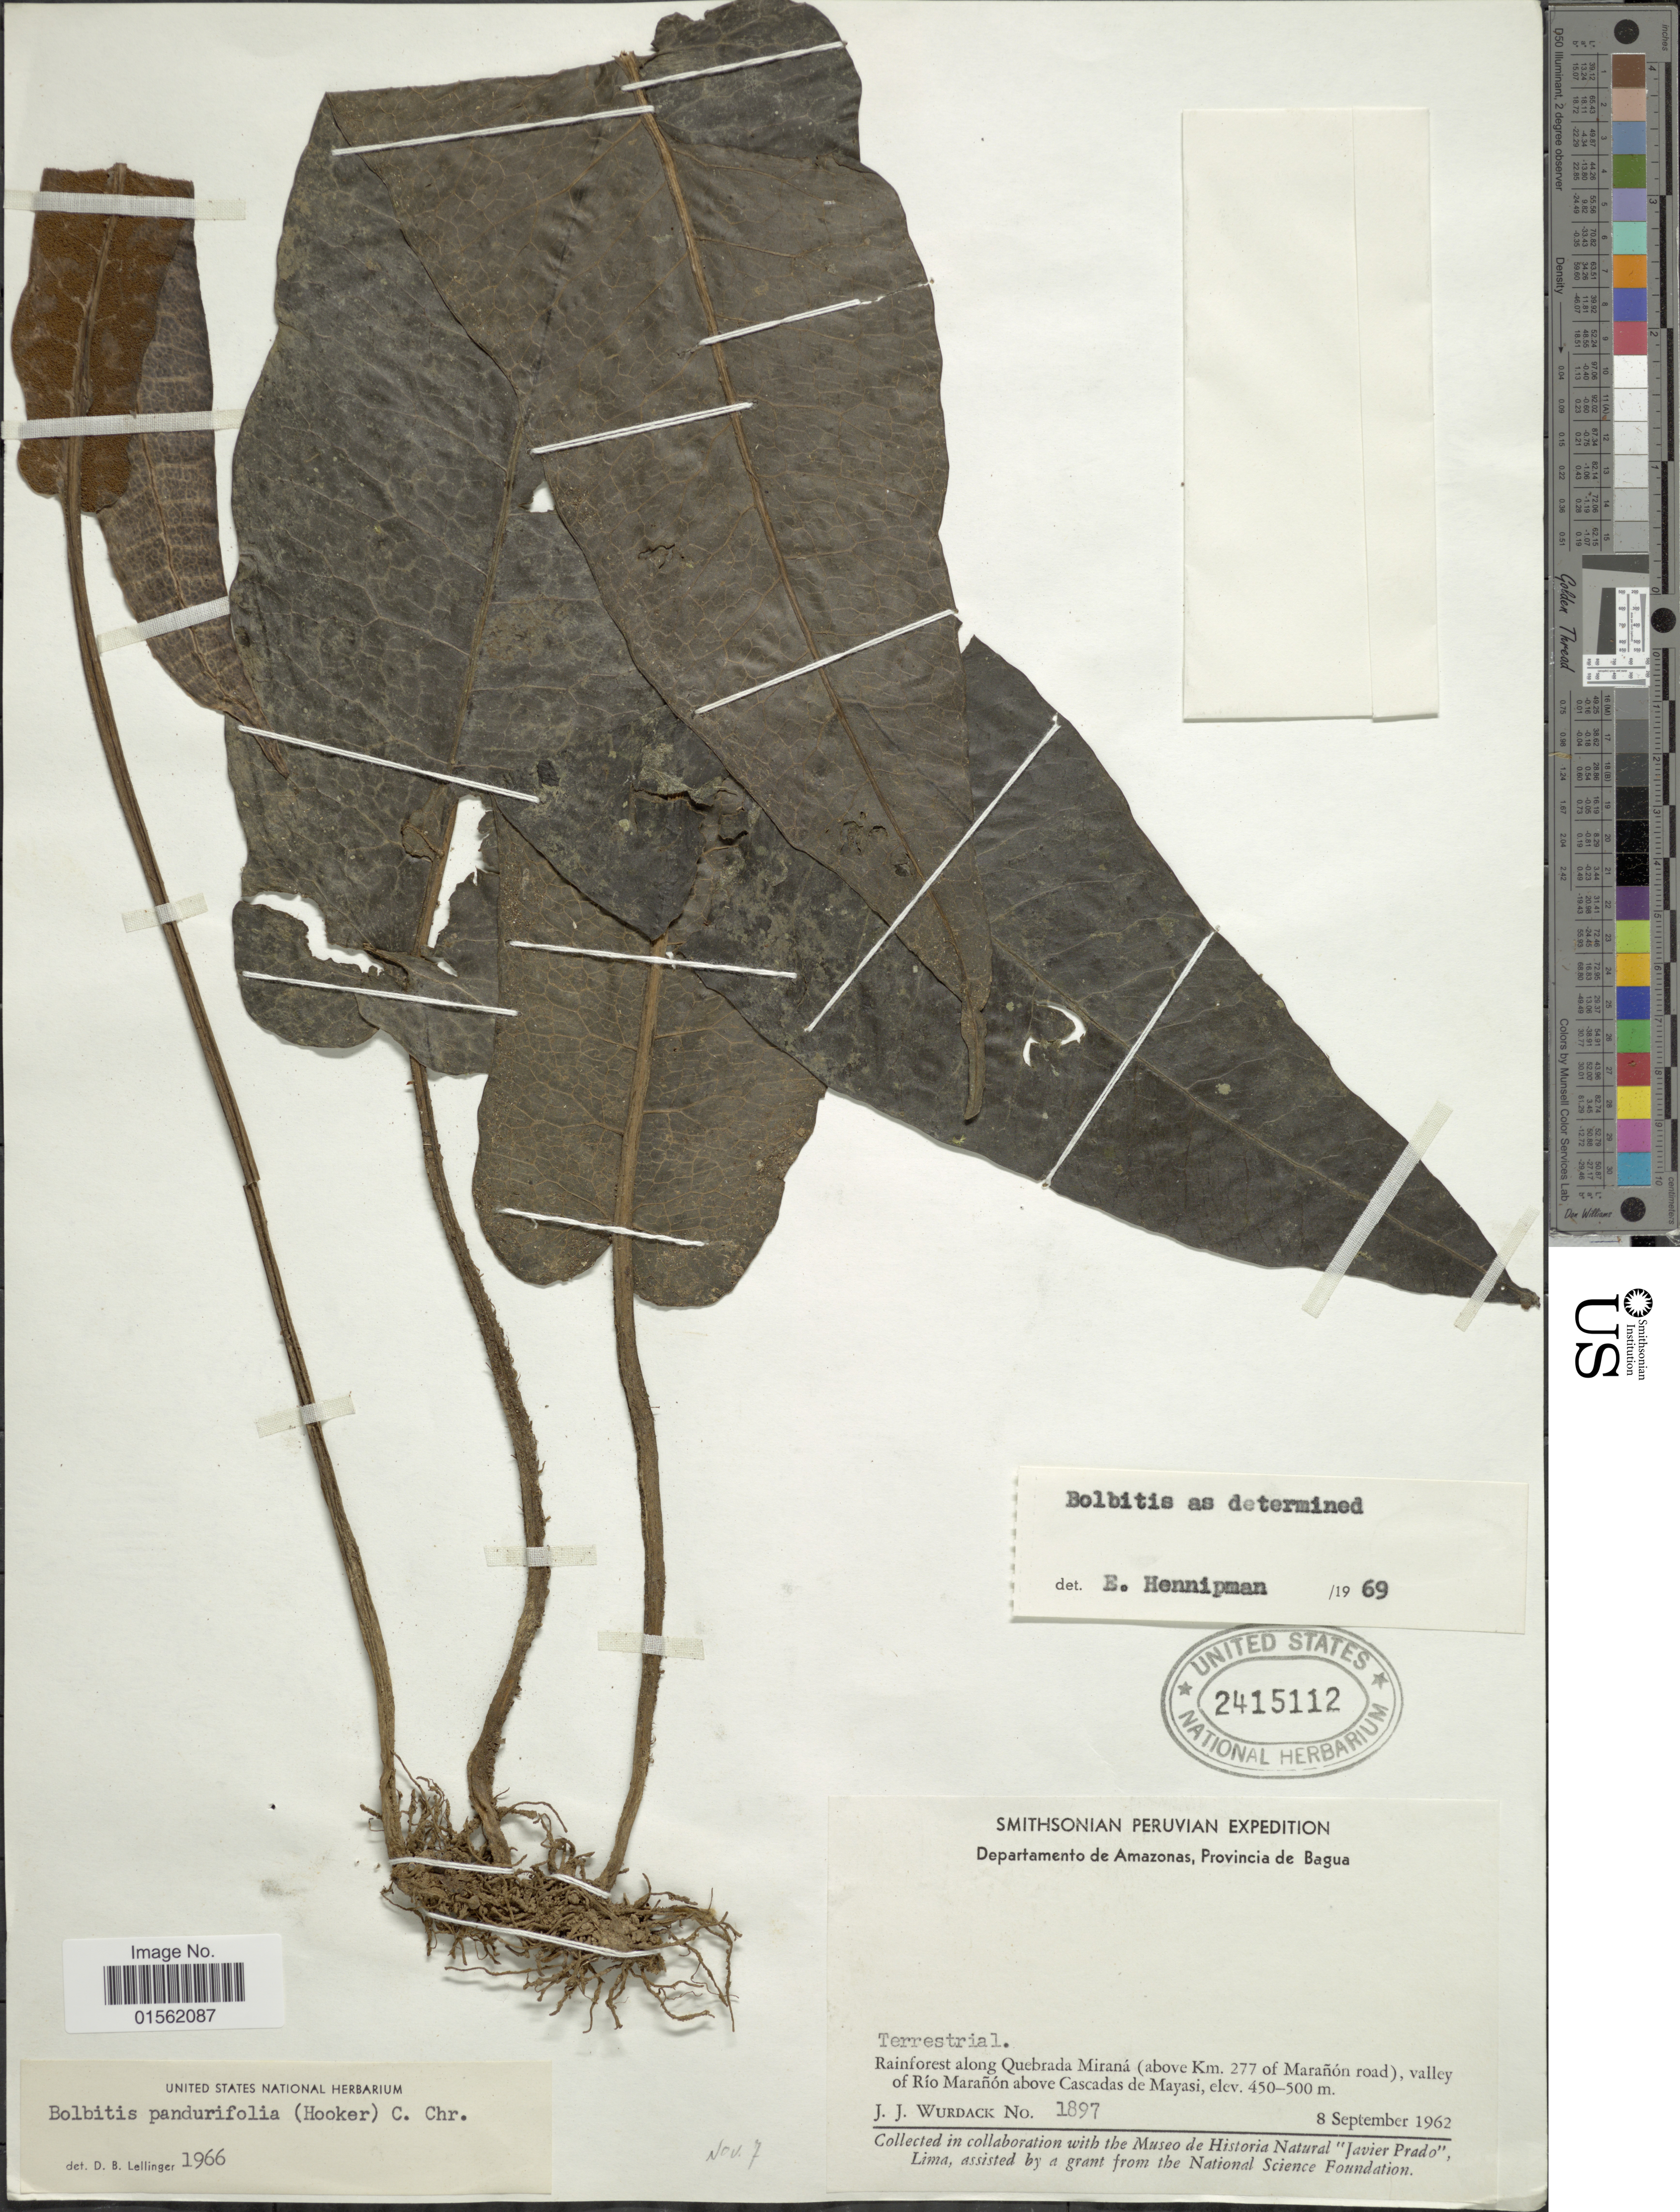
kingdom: Plantae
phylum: Tracheophyta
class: Polypodiopsida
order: Polypodiales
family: Dryopteridaceae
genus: Bolbitis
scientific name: Bolbitis pandurifolia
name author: (Hook.) Ching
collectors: J. J. Wurdack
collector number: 1897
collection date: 1962-09-08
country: Peru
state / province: Amazonas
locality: Provincia de Bagua. Rainforest along Quebrada Miraná (above Km. 227 of Marañón road), valley of Río Marañón above Cascadas de Mayasi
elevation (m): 450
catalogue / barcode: US 2415112